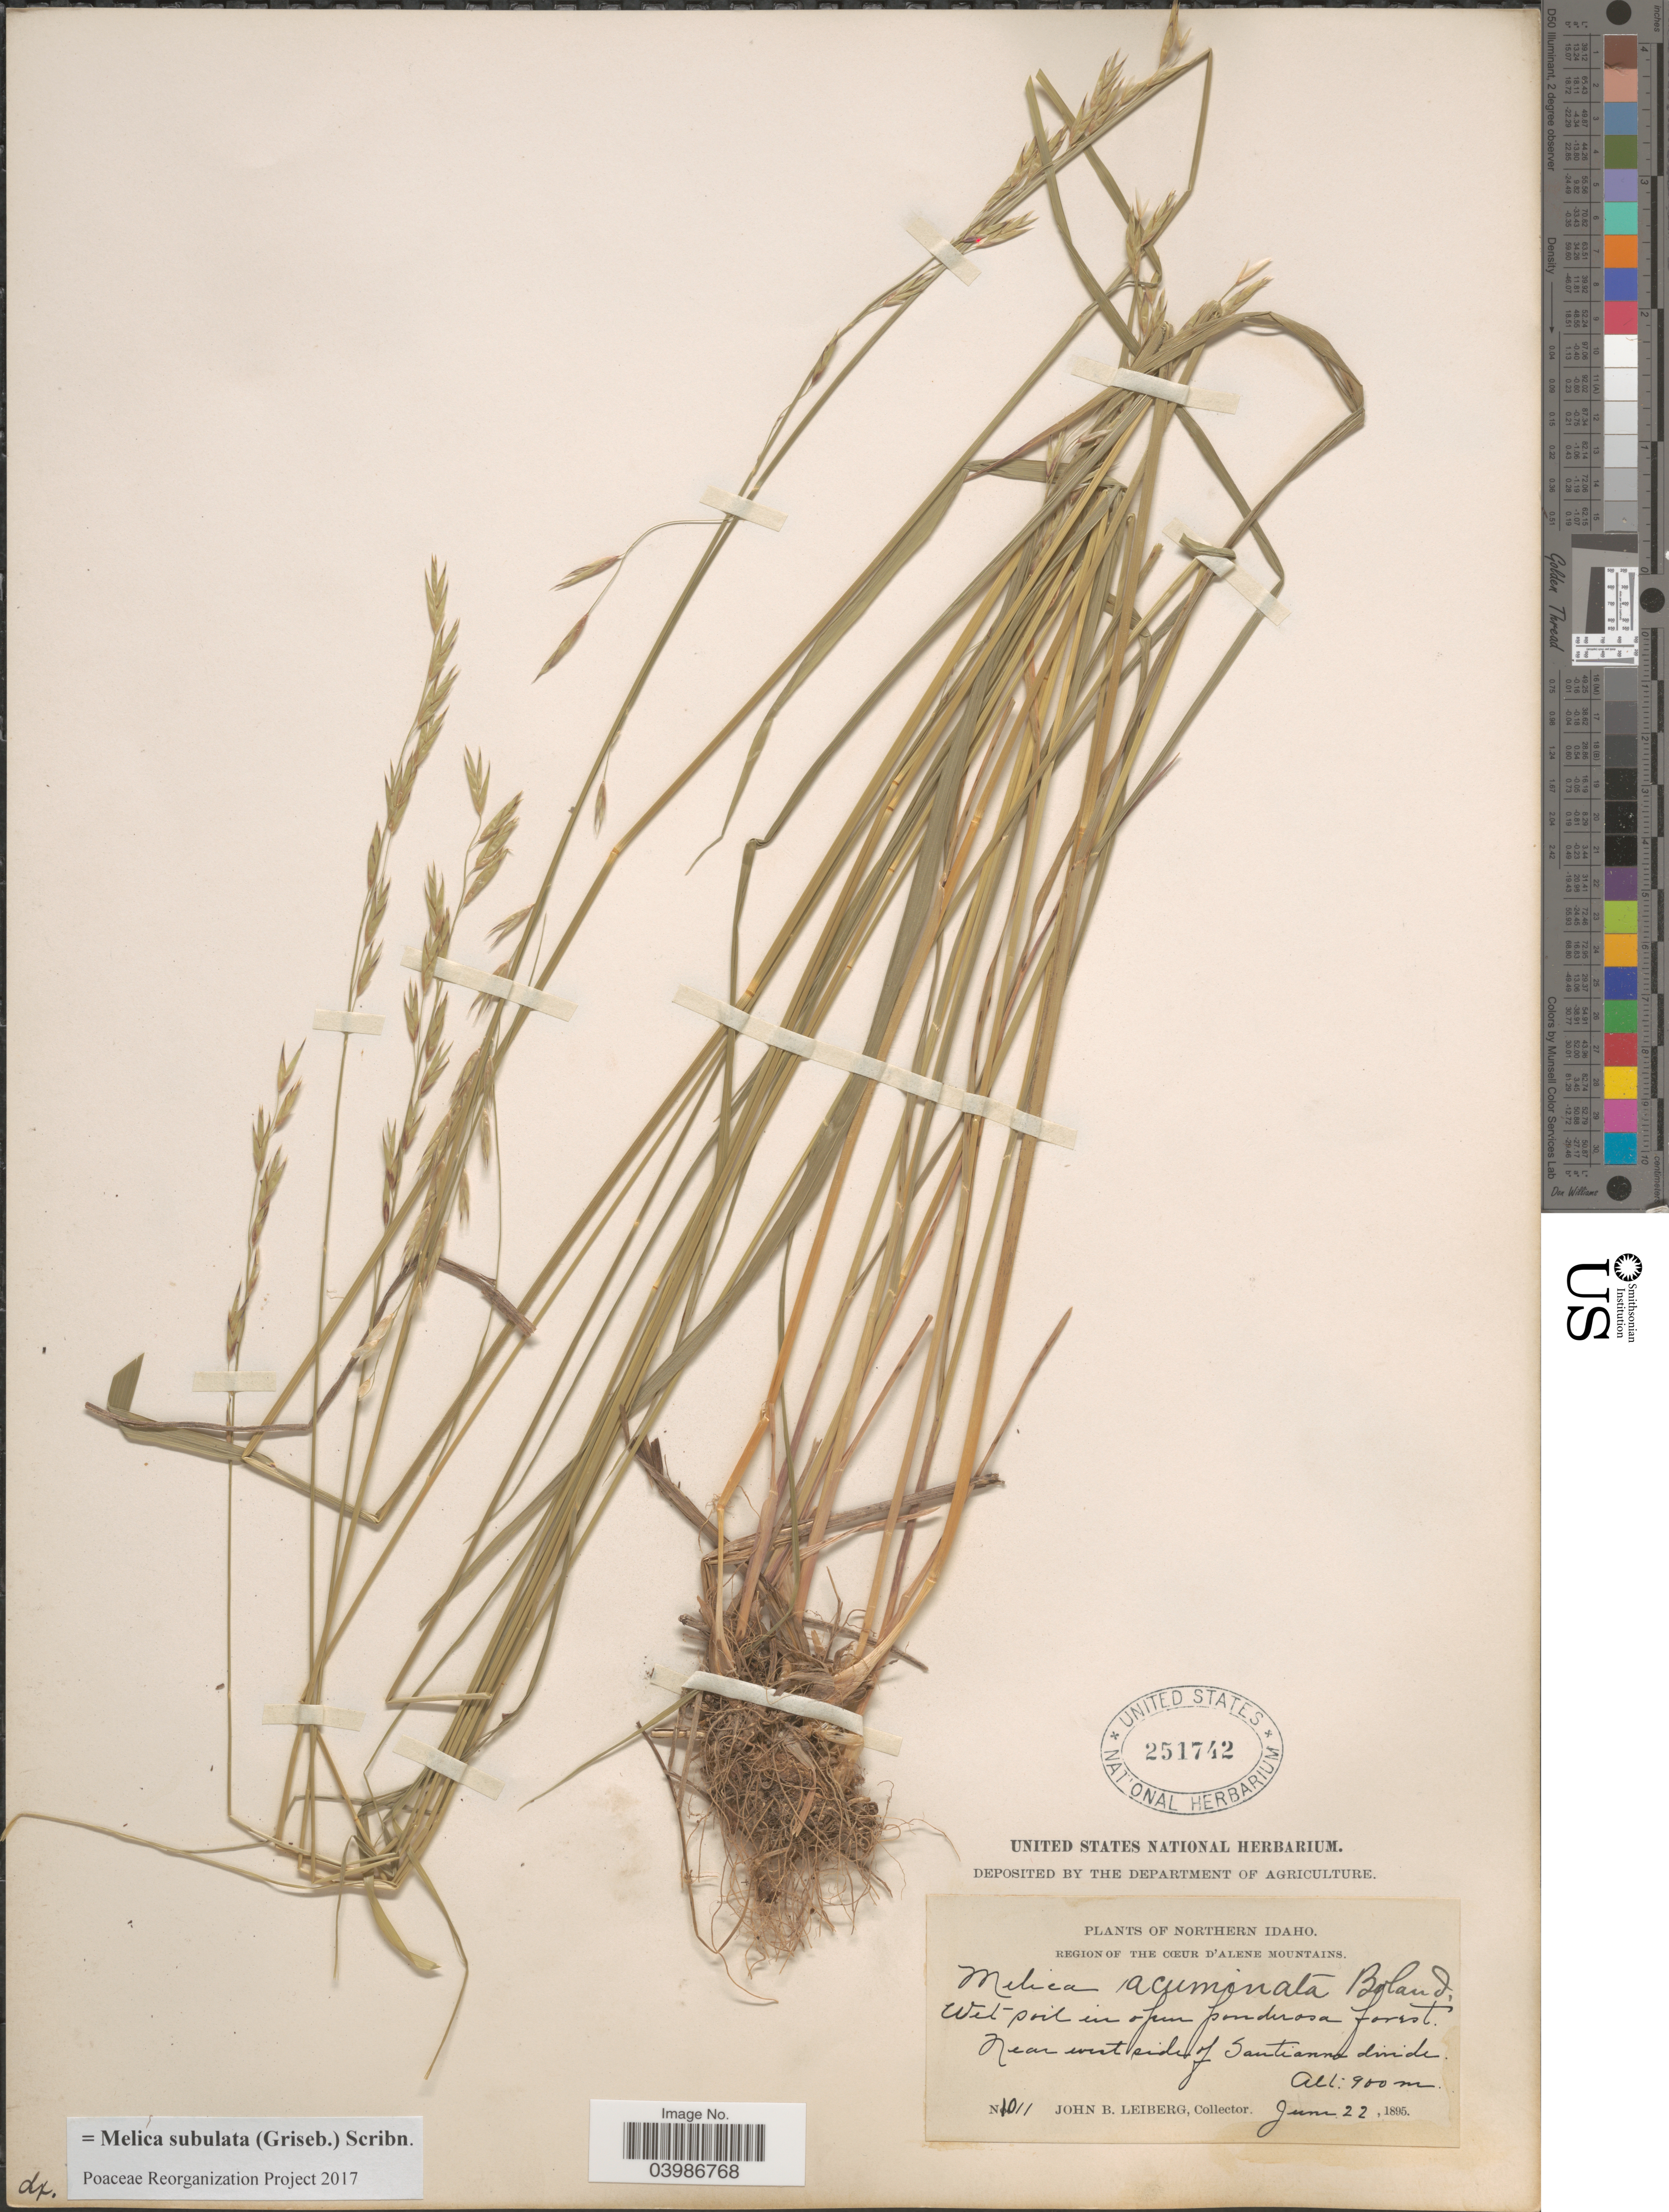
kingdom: Plantae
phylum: Tracheophyta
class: Liliopsida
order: Poales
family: Poaceae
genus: Melica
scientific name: Melica subulata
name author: (Griseb.) Scribn.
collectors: J. B. Leiberg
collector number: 1011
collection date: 1895-06-22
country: United States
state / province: Idaho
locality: Northern Idaho. Region of the Cœur D'Alene Mountains. Near west side of Santianna divide.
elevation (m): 900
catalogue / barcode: US 251742